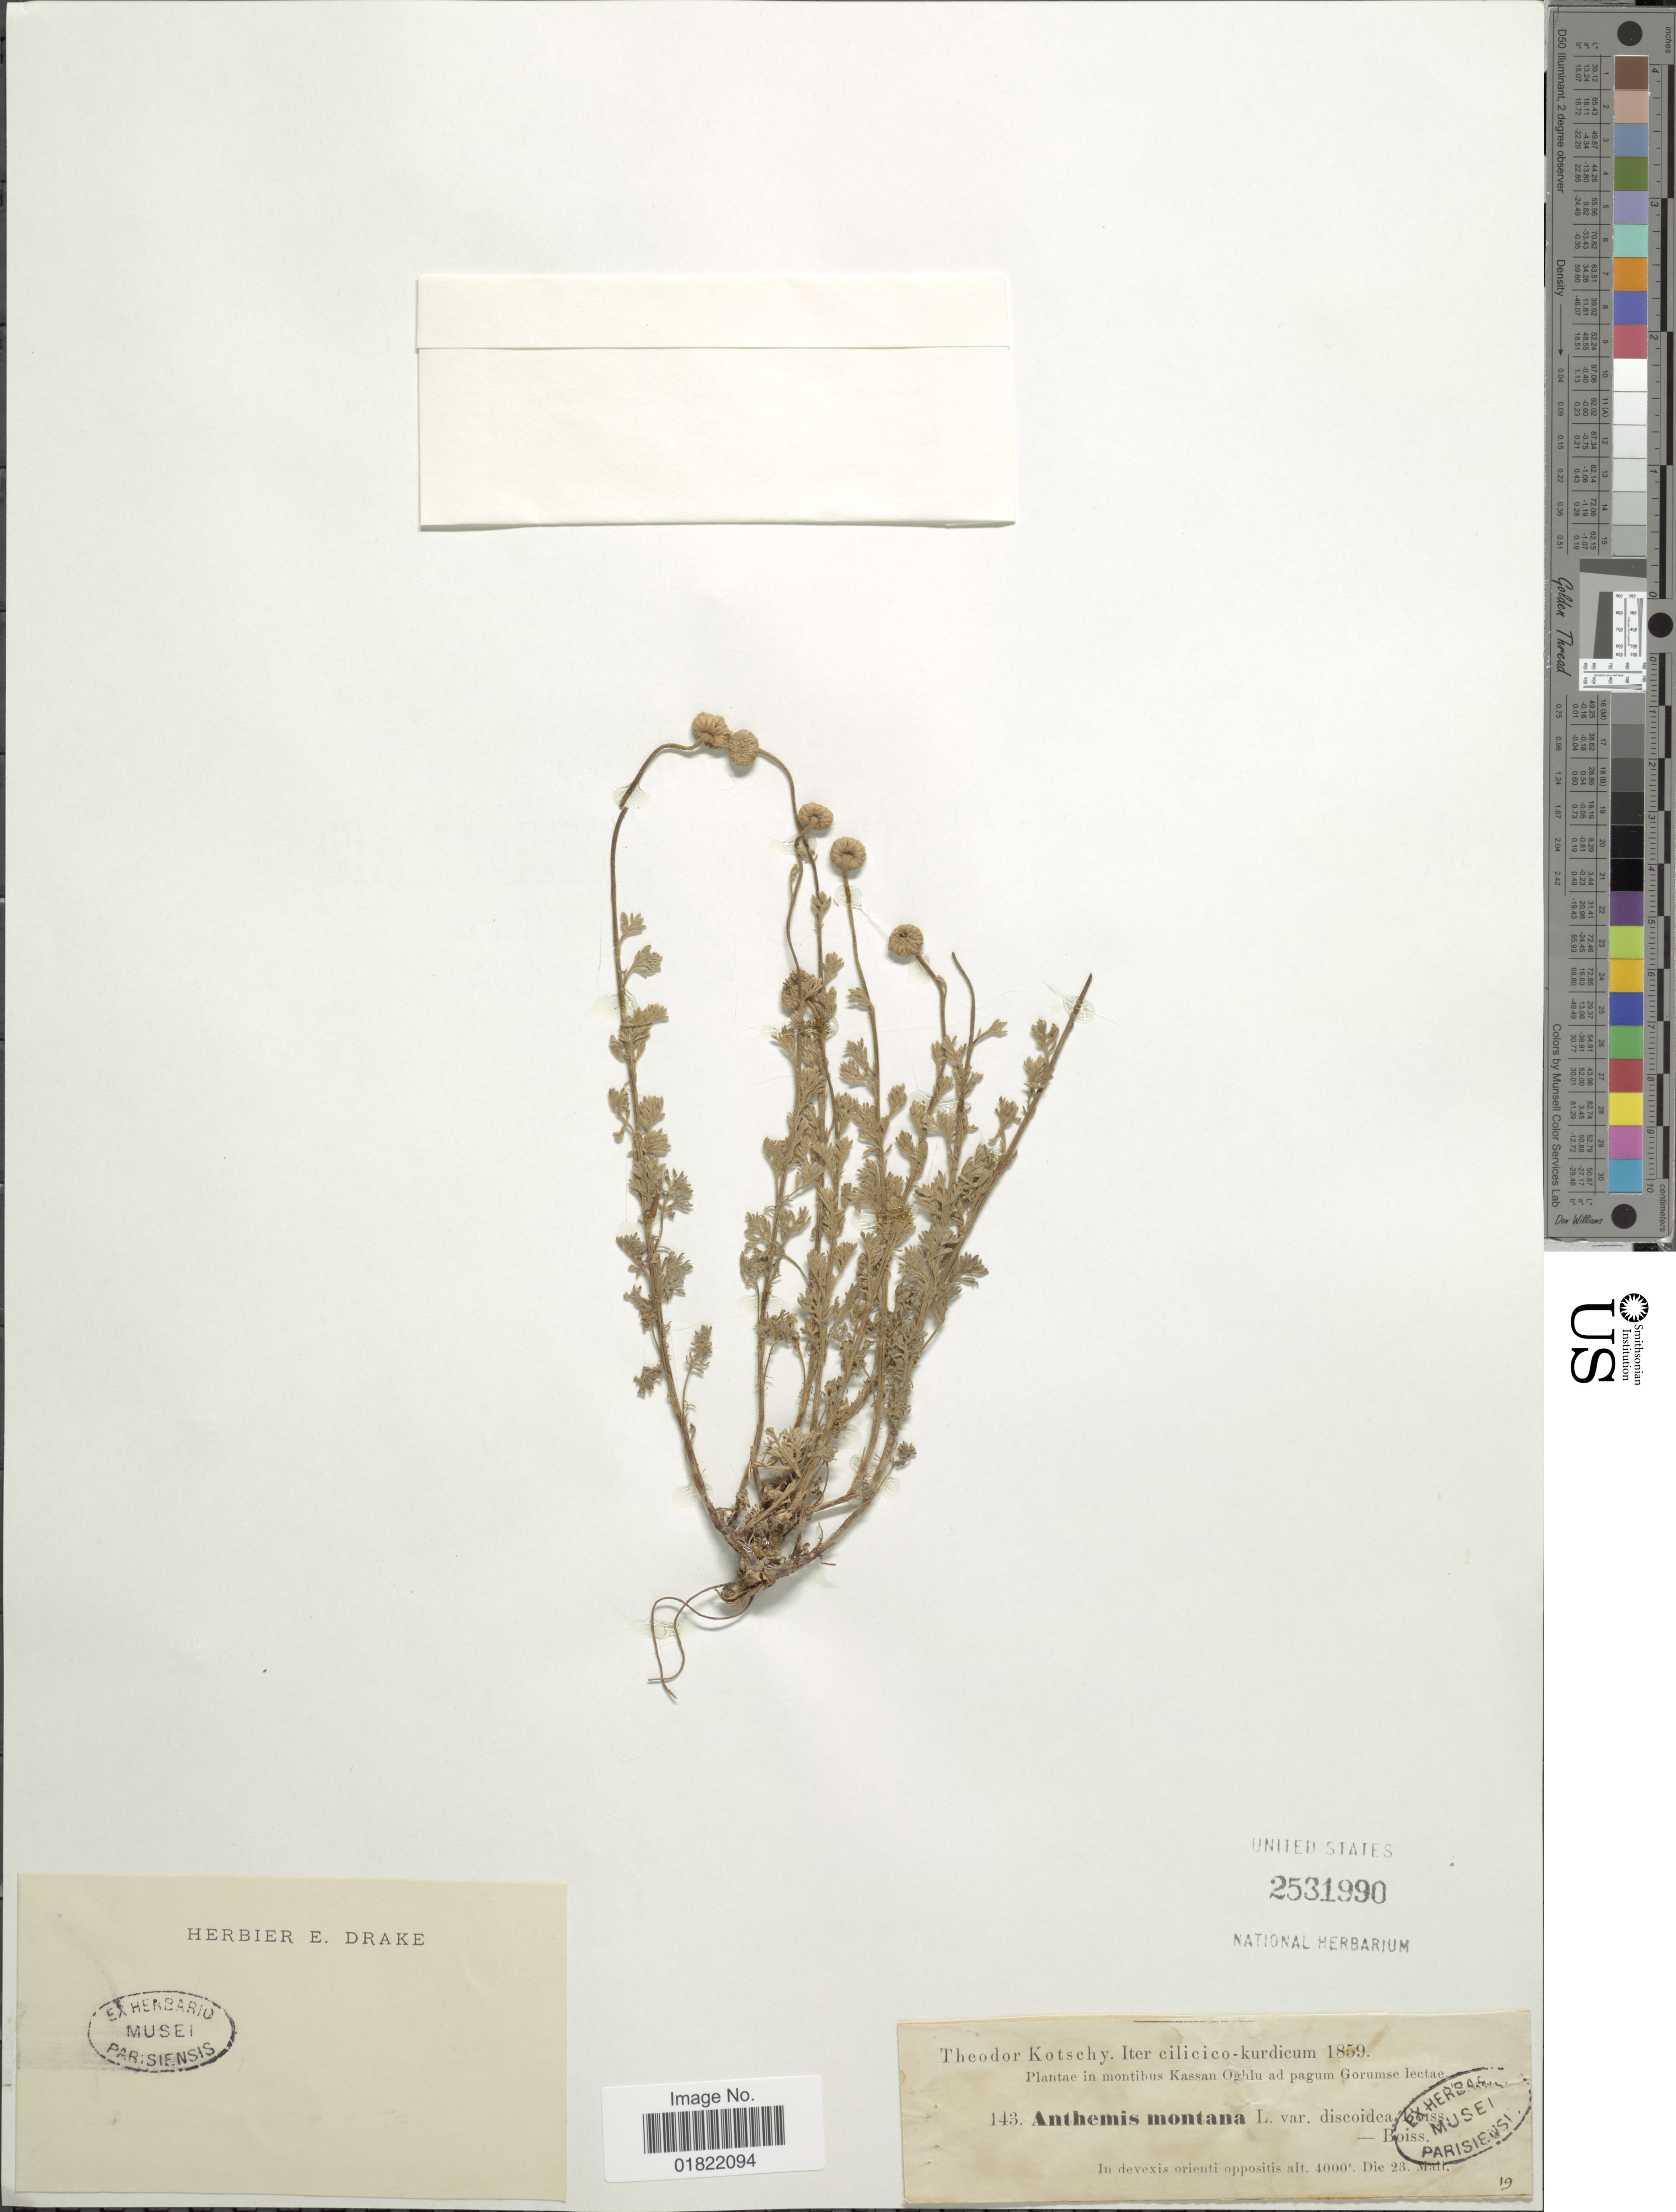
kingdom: Plantae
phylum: Tracheophyta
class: Magnoliopsida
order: Asterales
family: Asteraceae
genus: Anthemis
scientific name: Anthemis montana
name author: L.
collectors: K. G. Kotschy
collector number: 143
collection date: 1859-03-23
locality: In montibus Kassan Oghlu ad pagum Gorumse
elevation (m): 1219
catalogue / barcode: US 2531990